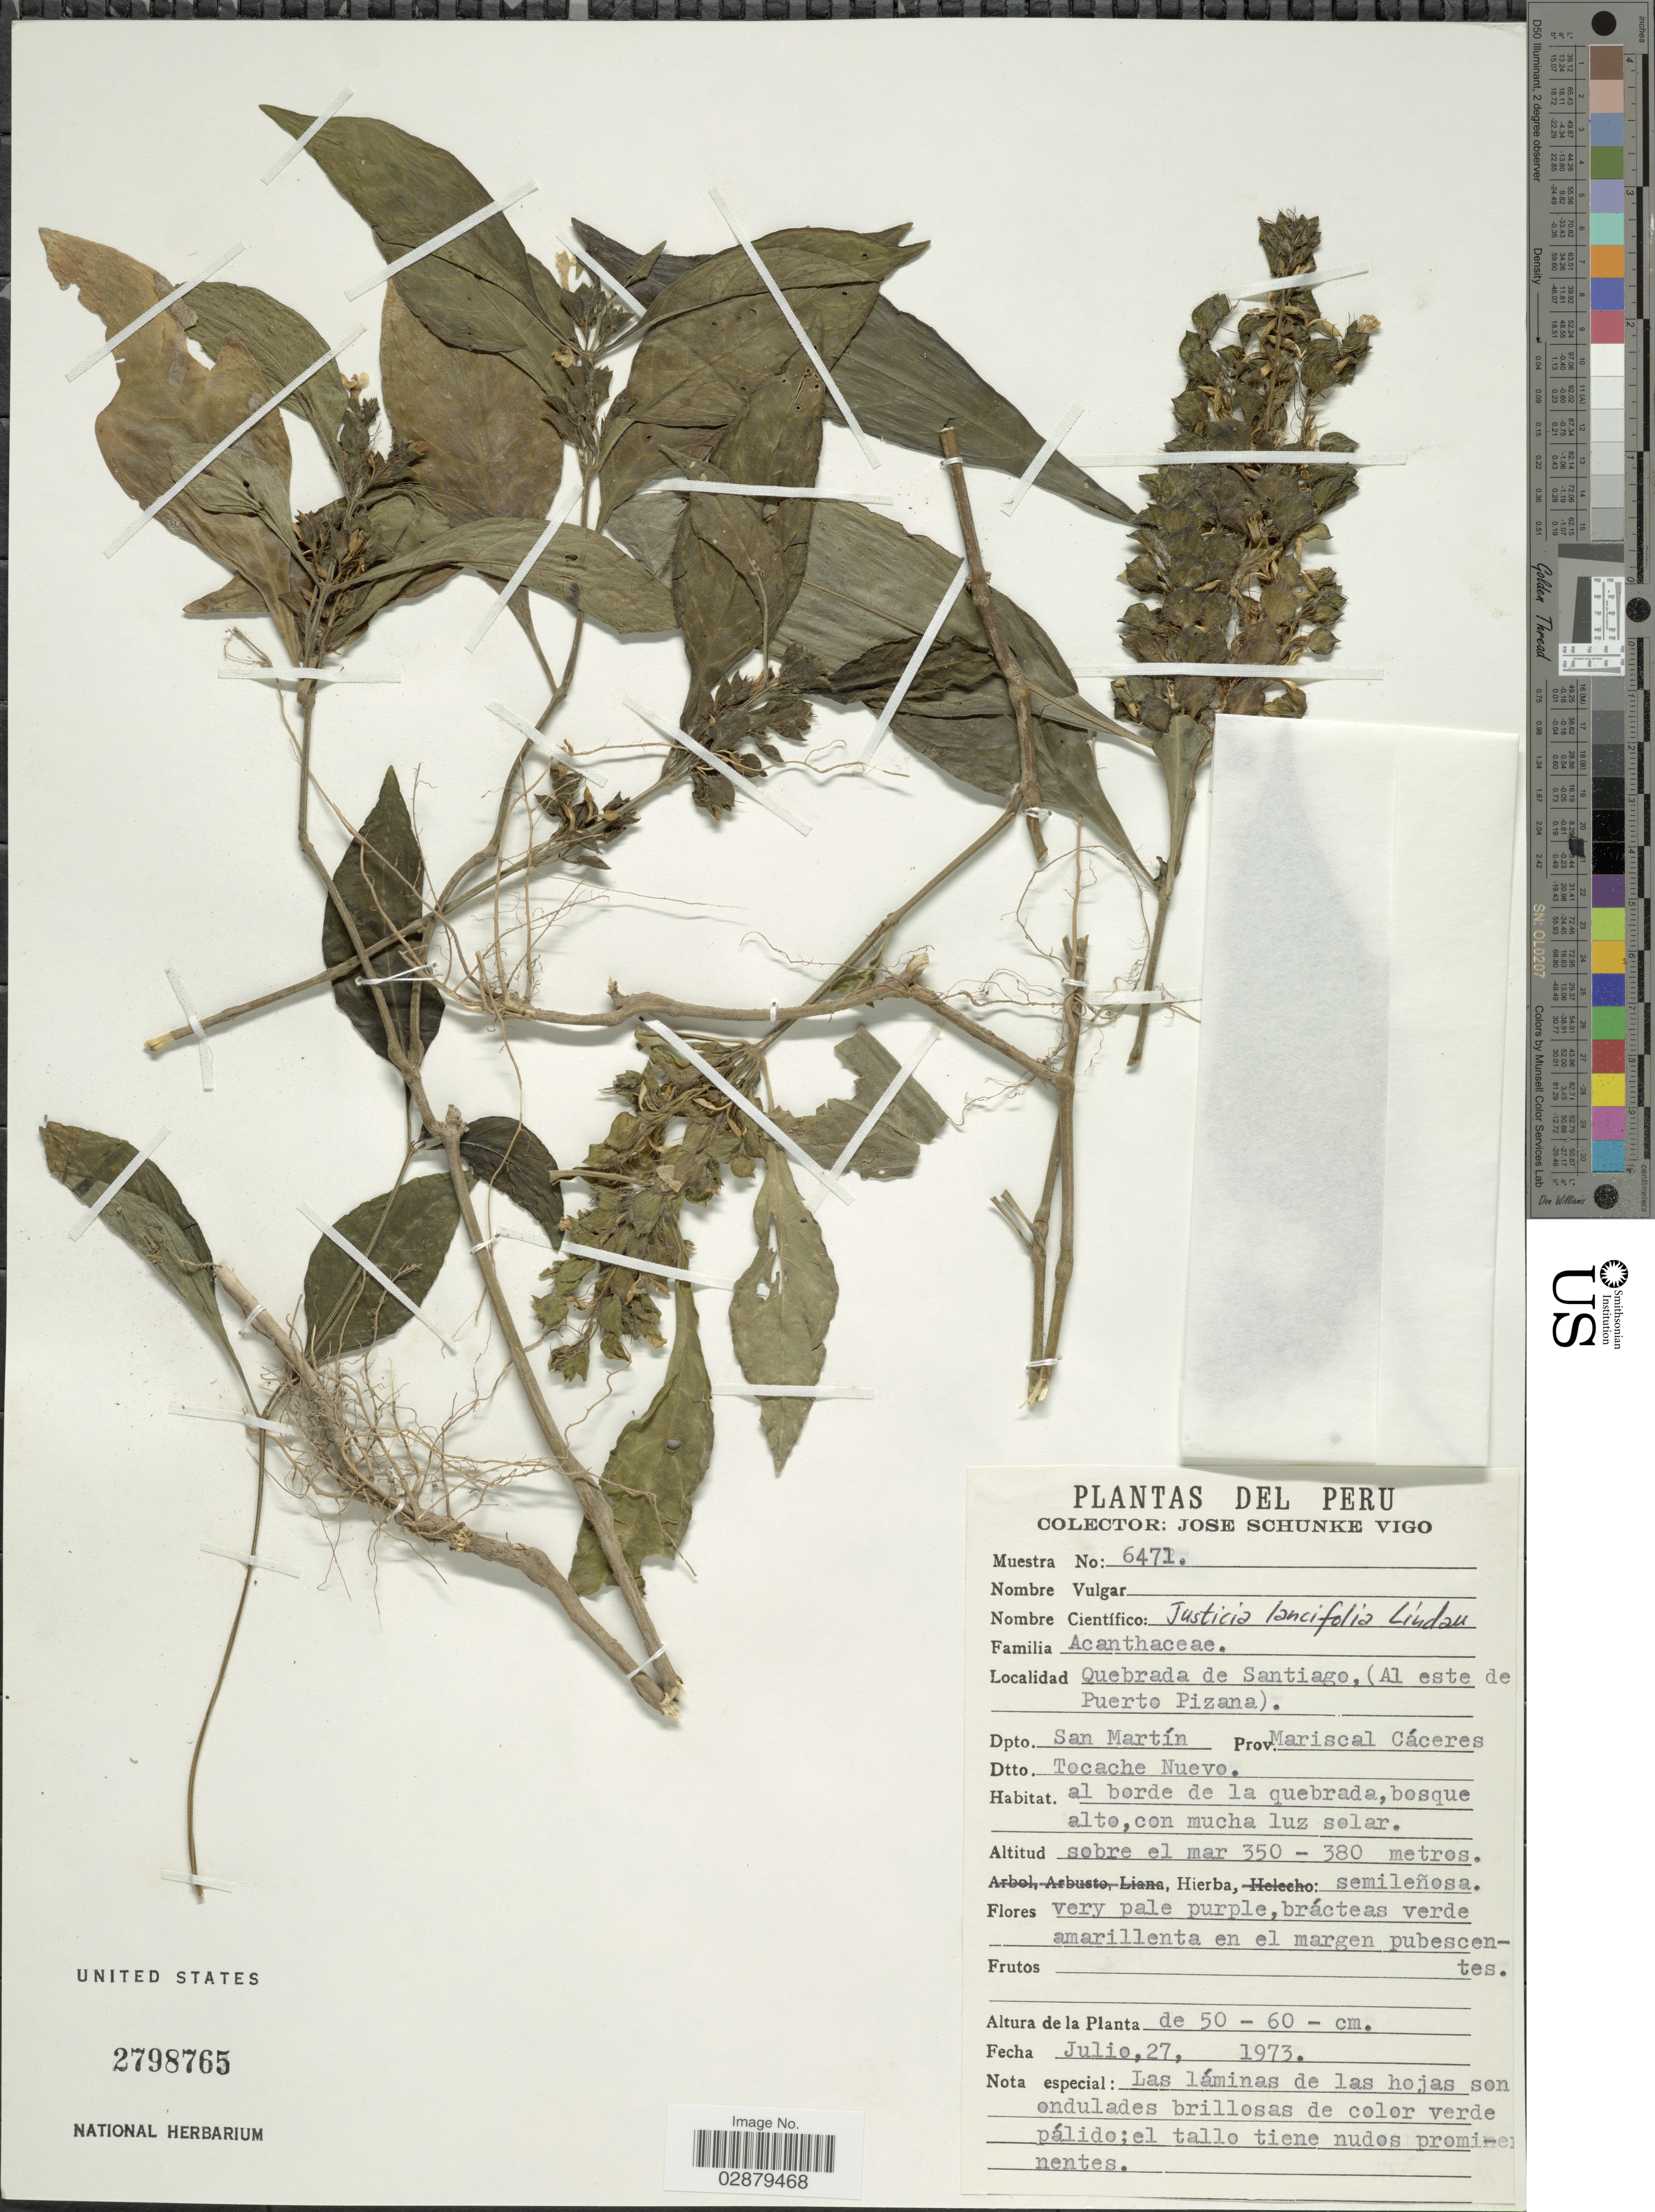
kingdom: Plantae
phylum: Tracheophyta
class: Magnoliopsida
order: Lamiales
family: Acanthaceae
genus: Justicia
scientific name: Justicia lancifolia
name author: (Nees) V.M. Badillo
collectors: J. Schunke Vigo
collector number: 6471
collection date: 1973-06-27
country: Peru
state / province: San Martín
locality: Quebrada de Santiago, (Al este de Puerto Pizana). Dpto. San Martín. Prov. Mariscal Cáceres. Dtto. Tocache Nuevo, al borde de la quebrada.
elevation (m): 350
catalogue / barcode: US 2798765